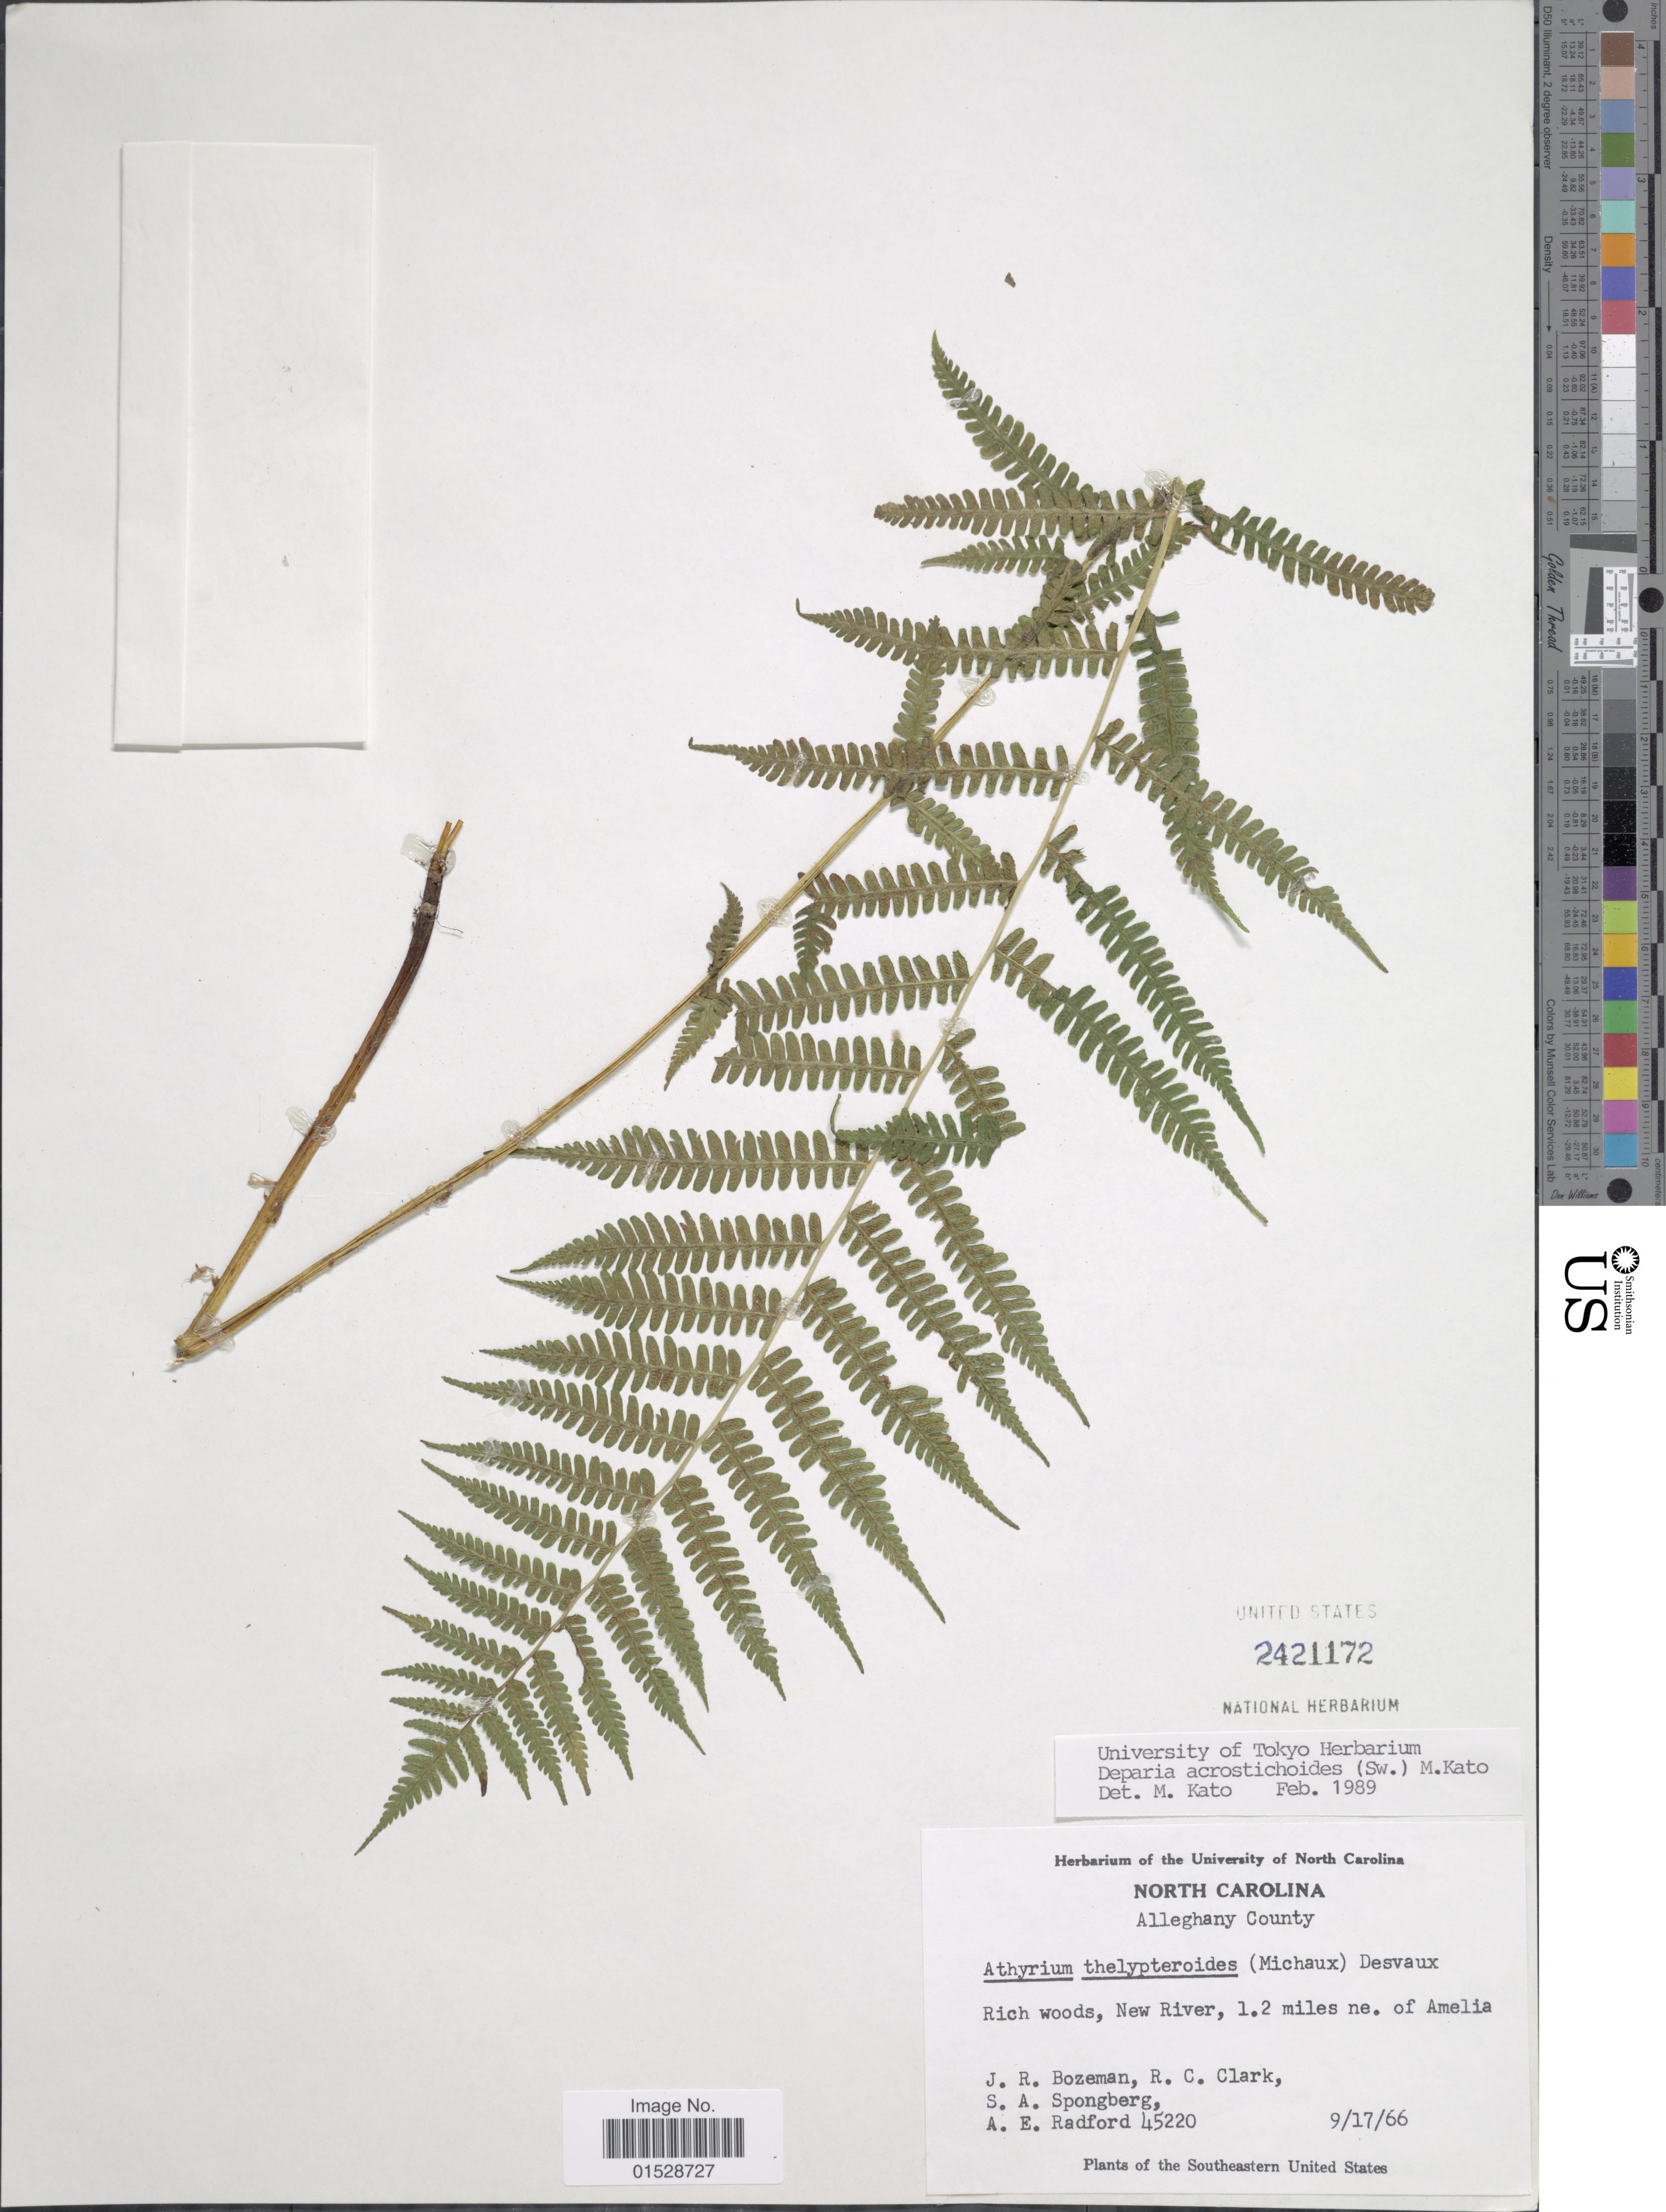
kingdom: Plantae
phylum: Tracheophyta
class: Polypodiopsida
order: Polypodiales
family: Athyriaceae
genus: Deparia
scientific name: Deparia acrostichoides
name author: (Sw.) M. Kato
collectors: J. R. Bozeman, R. C. Clark, S. A.Spongberg & A. E. Radford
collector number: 45220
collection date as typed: Transcribed d/m/y: 17/9/66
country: United States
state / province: North Carolina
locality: Alleghany County, rich woods, New River, 1.2 miles ne. of Amelia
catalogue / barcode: US 2421172